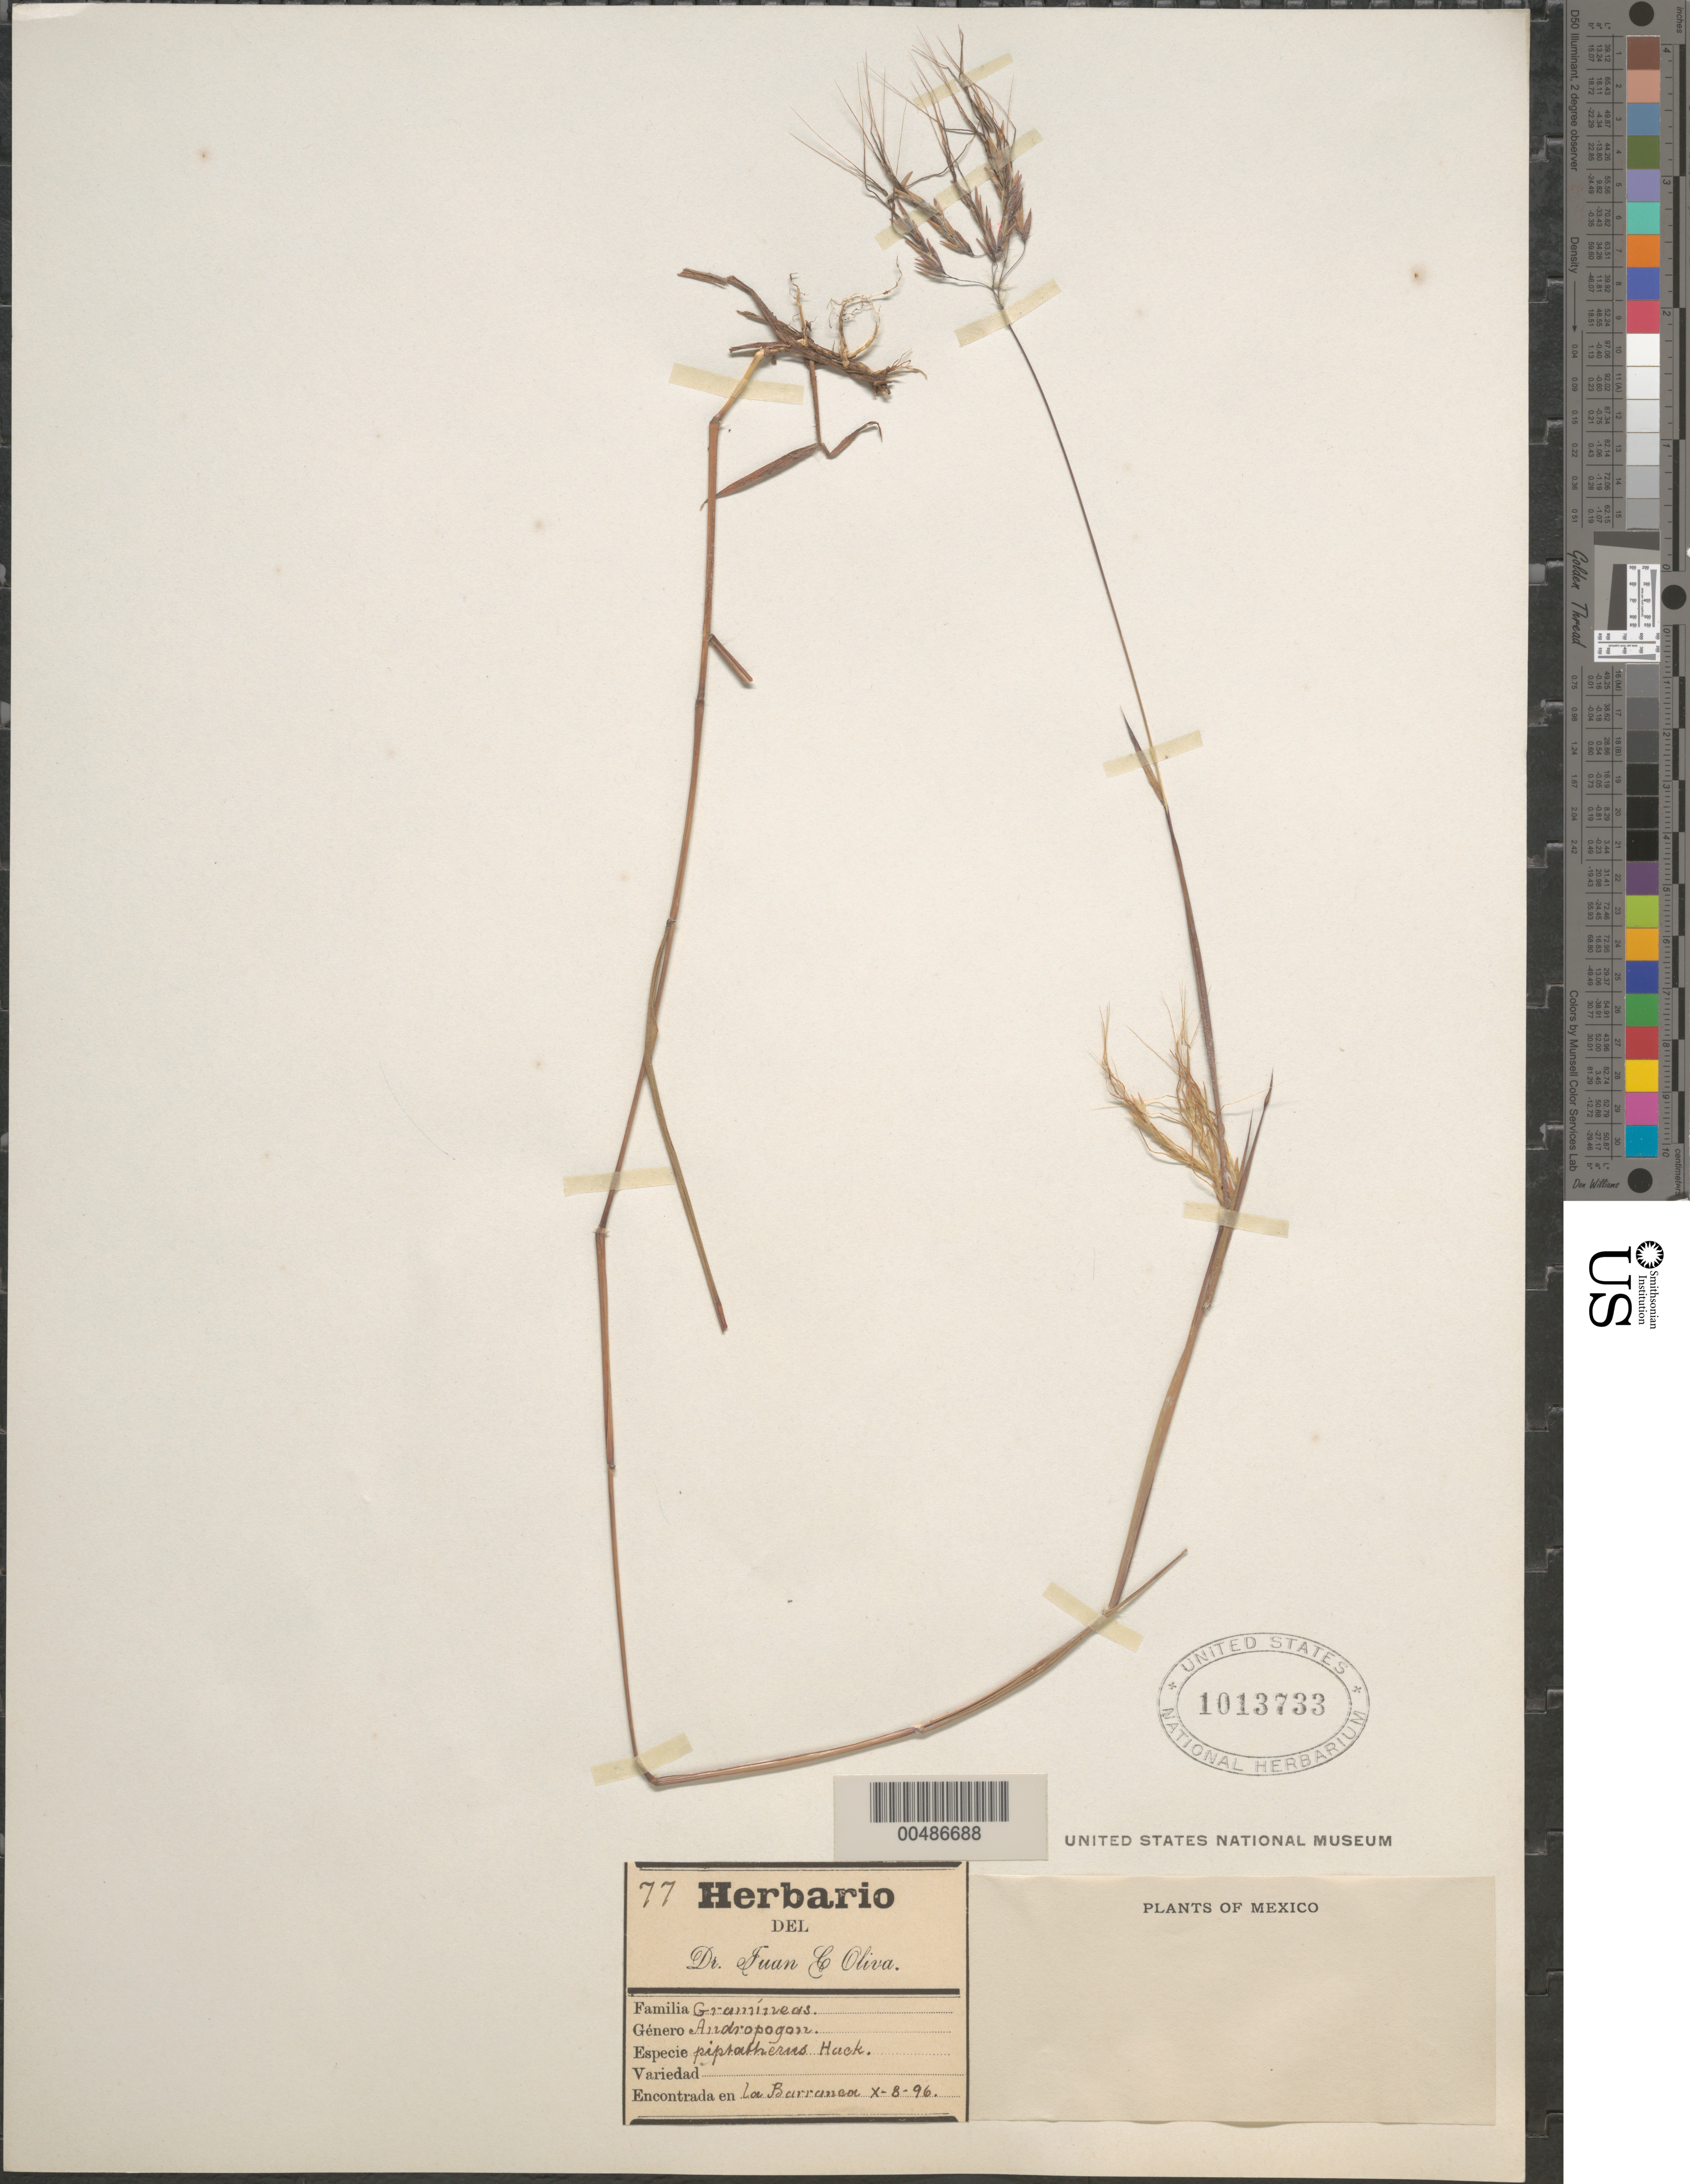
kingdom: Plantae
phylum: Tracheophyta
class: Liliopsida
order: Poales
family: Poaceae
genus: Euclasta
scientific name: Euclasta condylotricha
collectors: J. C. Oliva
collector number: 77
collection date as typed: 8 Oct 1896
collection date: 1896-10-08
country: Mexico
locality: La Barranca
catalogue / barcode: US 1013733